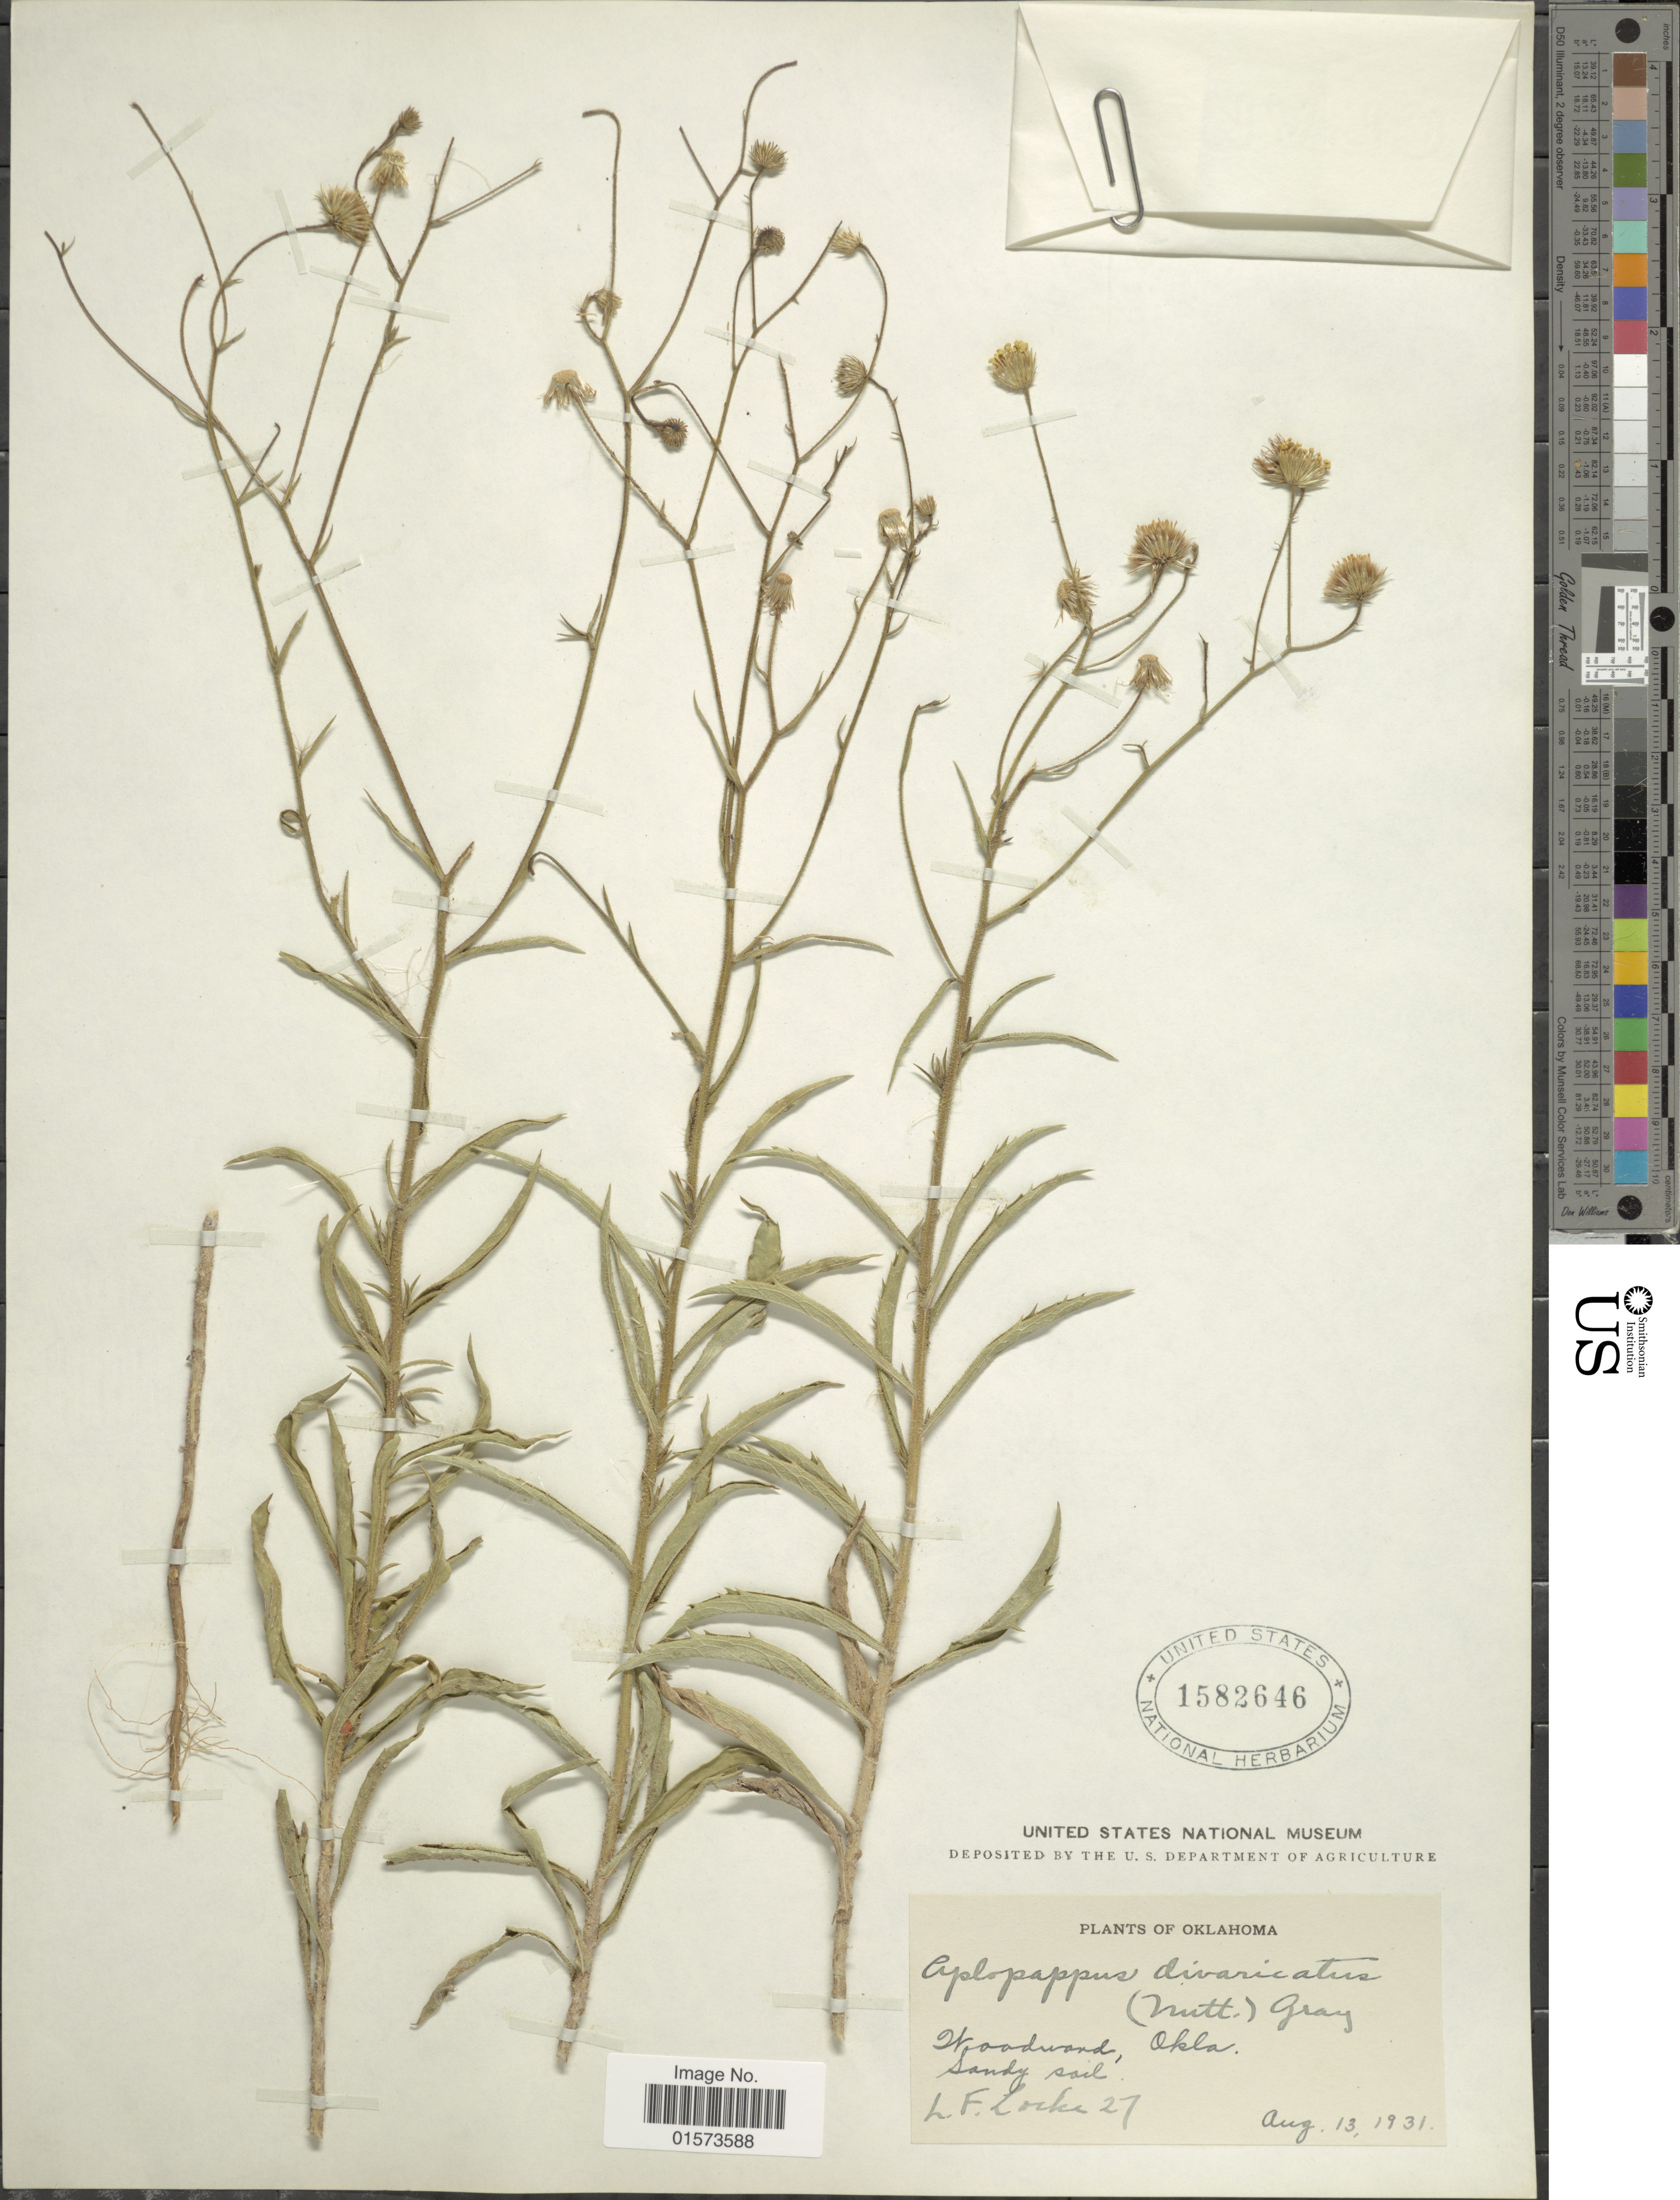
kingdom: Plantae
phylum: Tracheophyta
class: Magnoliopsida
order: Asterales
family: Asteraceae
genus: Croptilon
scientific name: Croptilon divaricatum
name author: (Nutt.) Raf.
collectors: L. Locke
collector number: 27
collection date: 1931-08-13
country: United States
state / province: Oklahoma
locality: Woodward, Sandy soil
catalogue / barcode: US 1582646